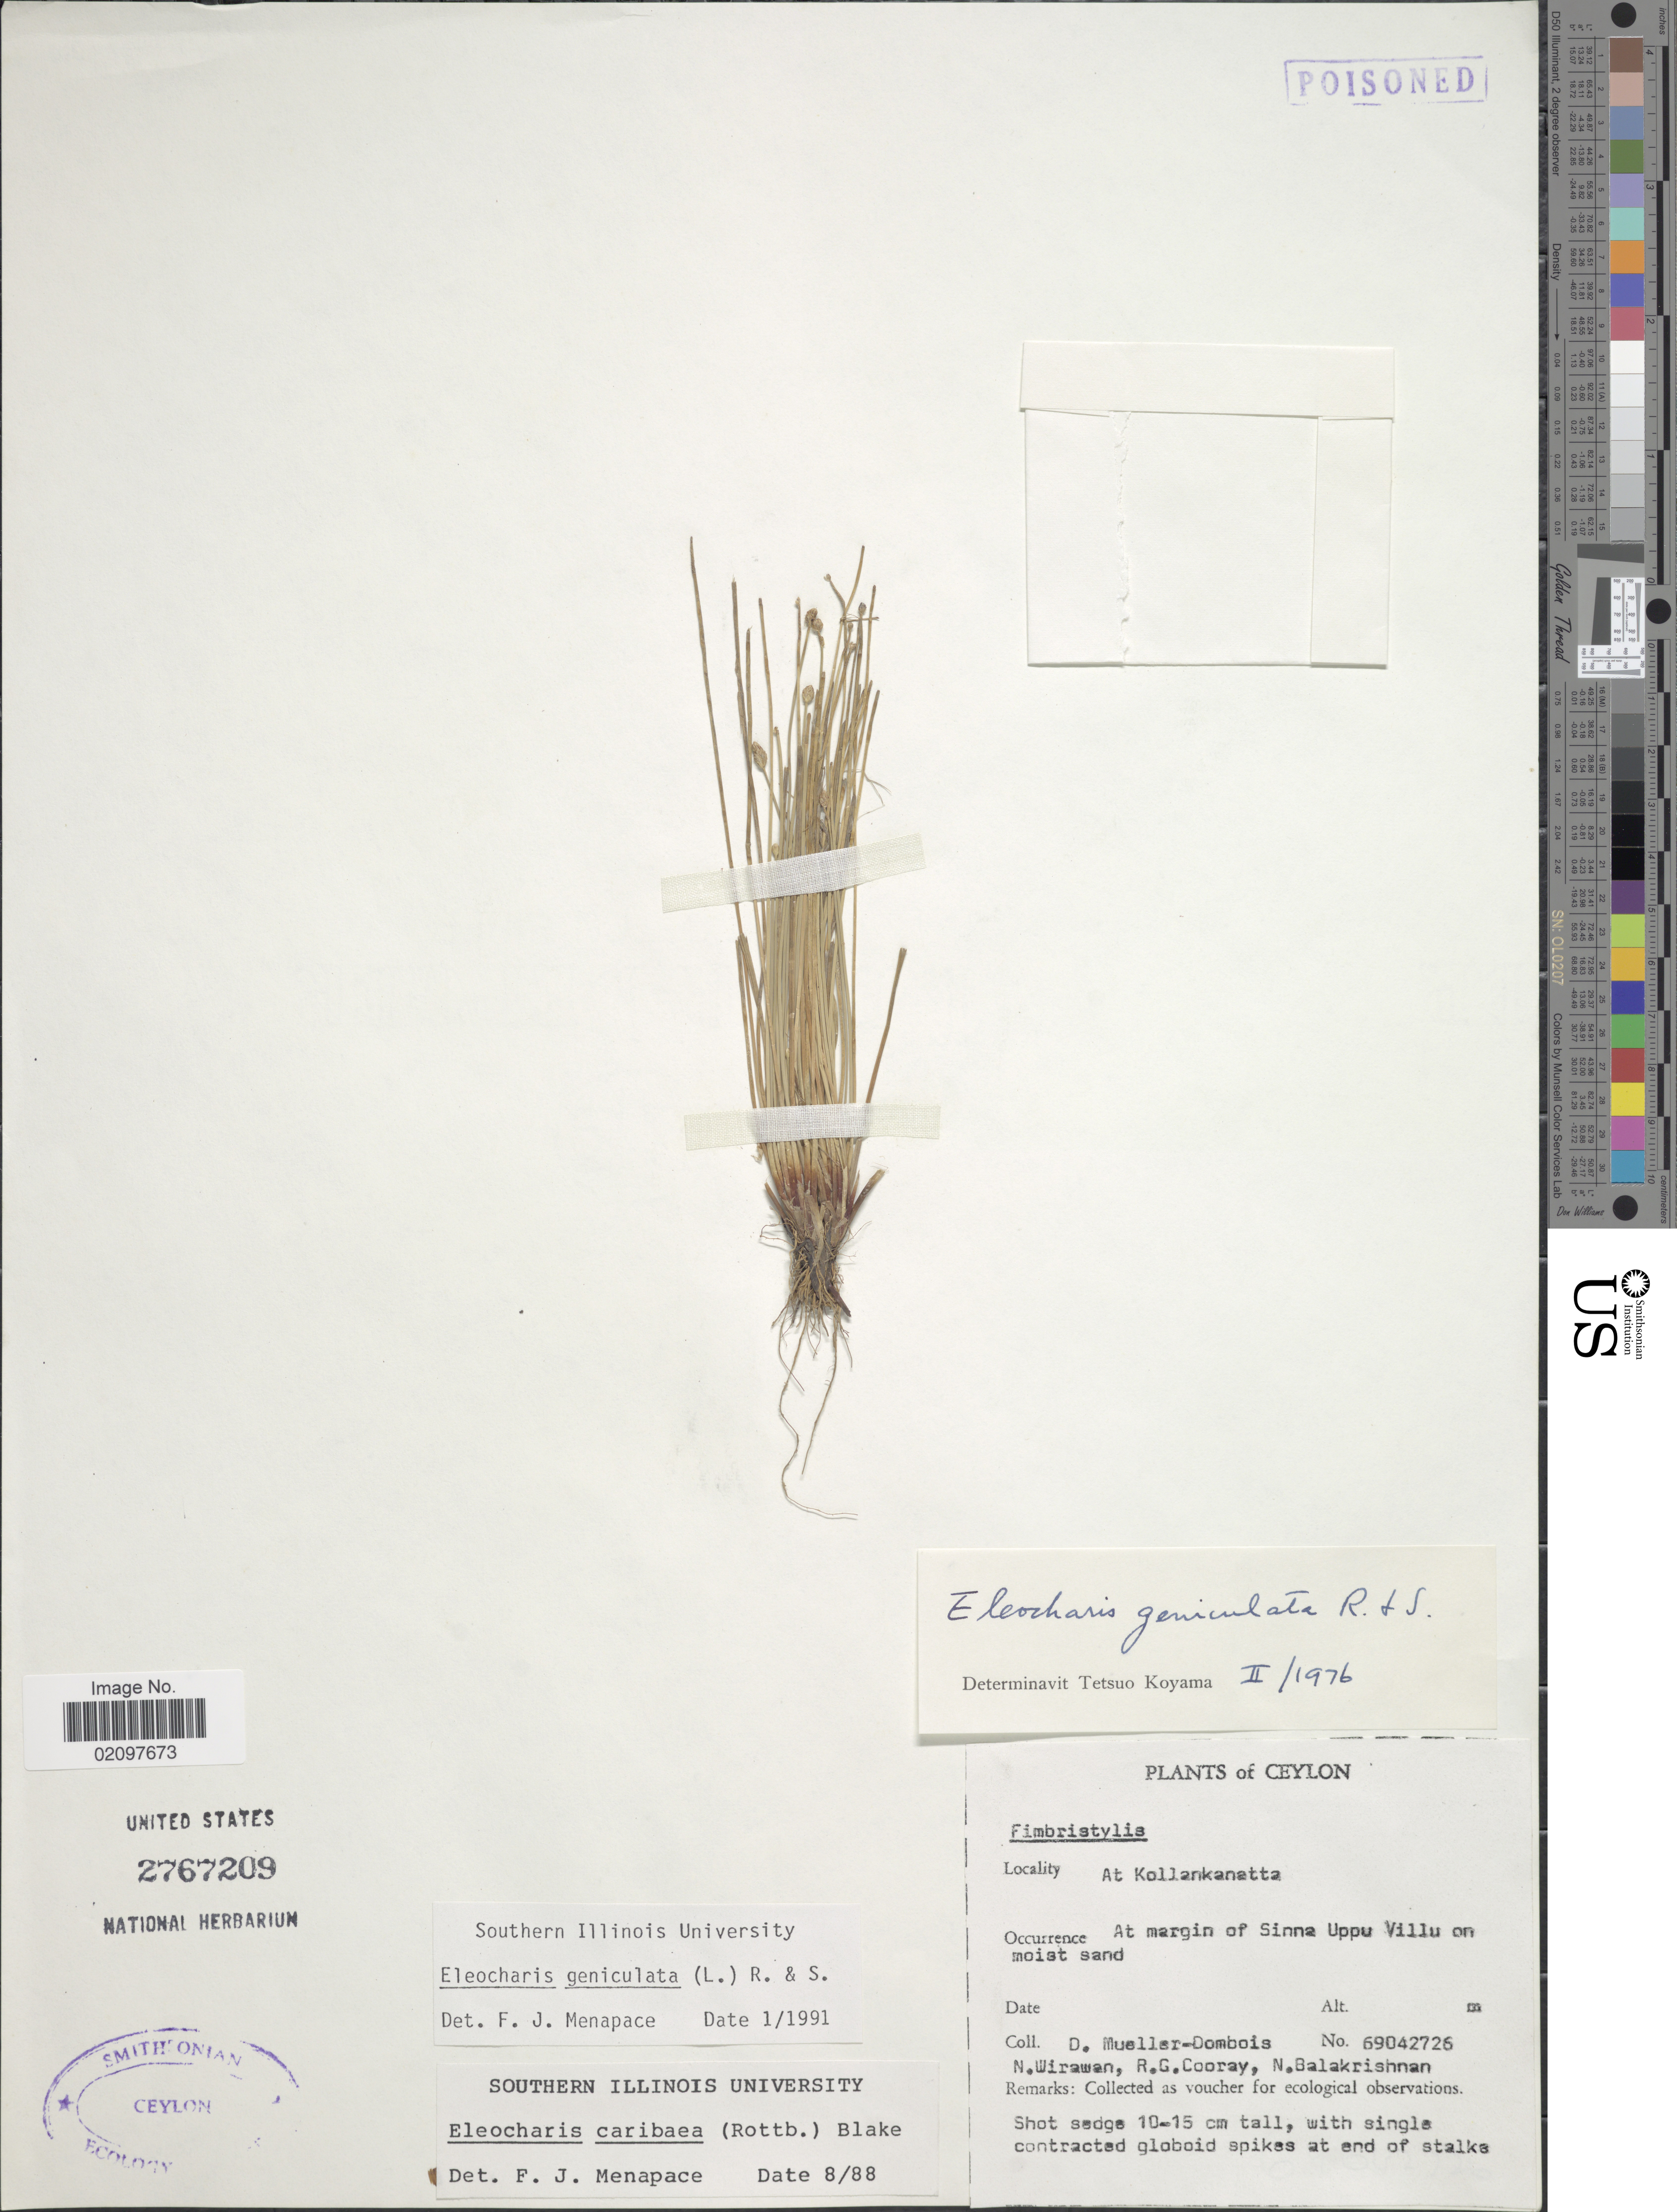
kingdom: Plantae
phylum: Tracheophyta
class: Liliopsida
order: Poales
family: Cyperaceae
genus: Eleocharis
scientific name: Eleocharis geniculata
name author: (L.) Roem. & Schult.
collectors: D. Mueller-Dombois, N. Wirawan, R. Cooray & N. Balakrishnan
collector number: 69042726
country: Sri Lanka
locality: Ceylon, At Kollankanatta, At margin of Sinna ppu Villu on moist sand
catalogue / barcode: US 2767209